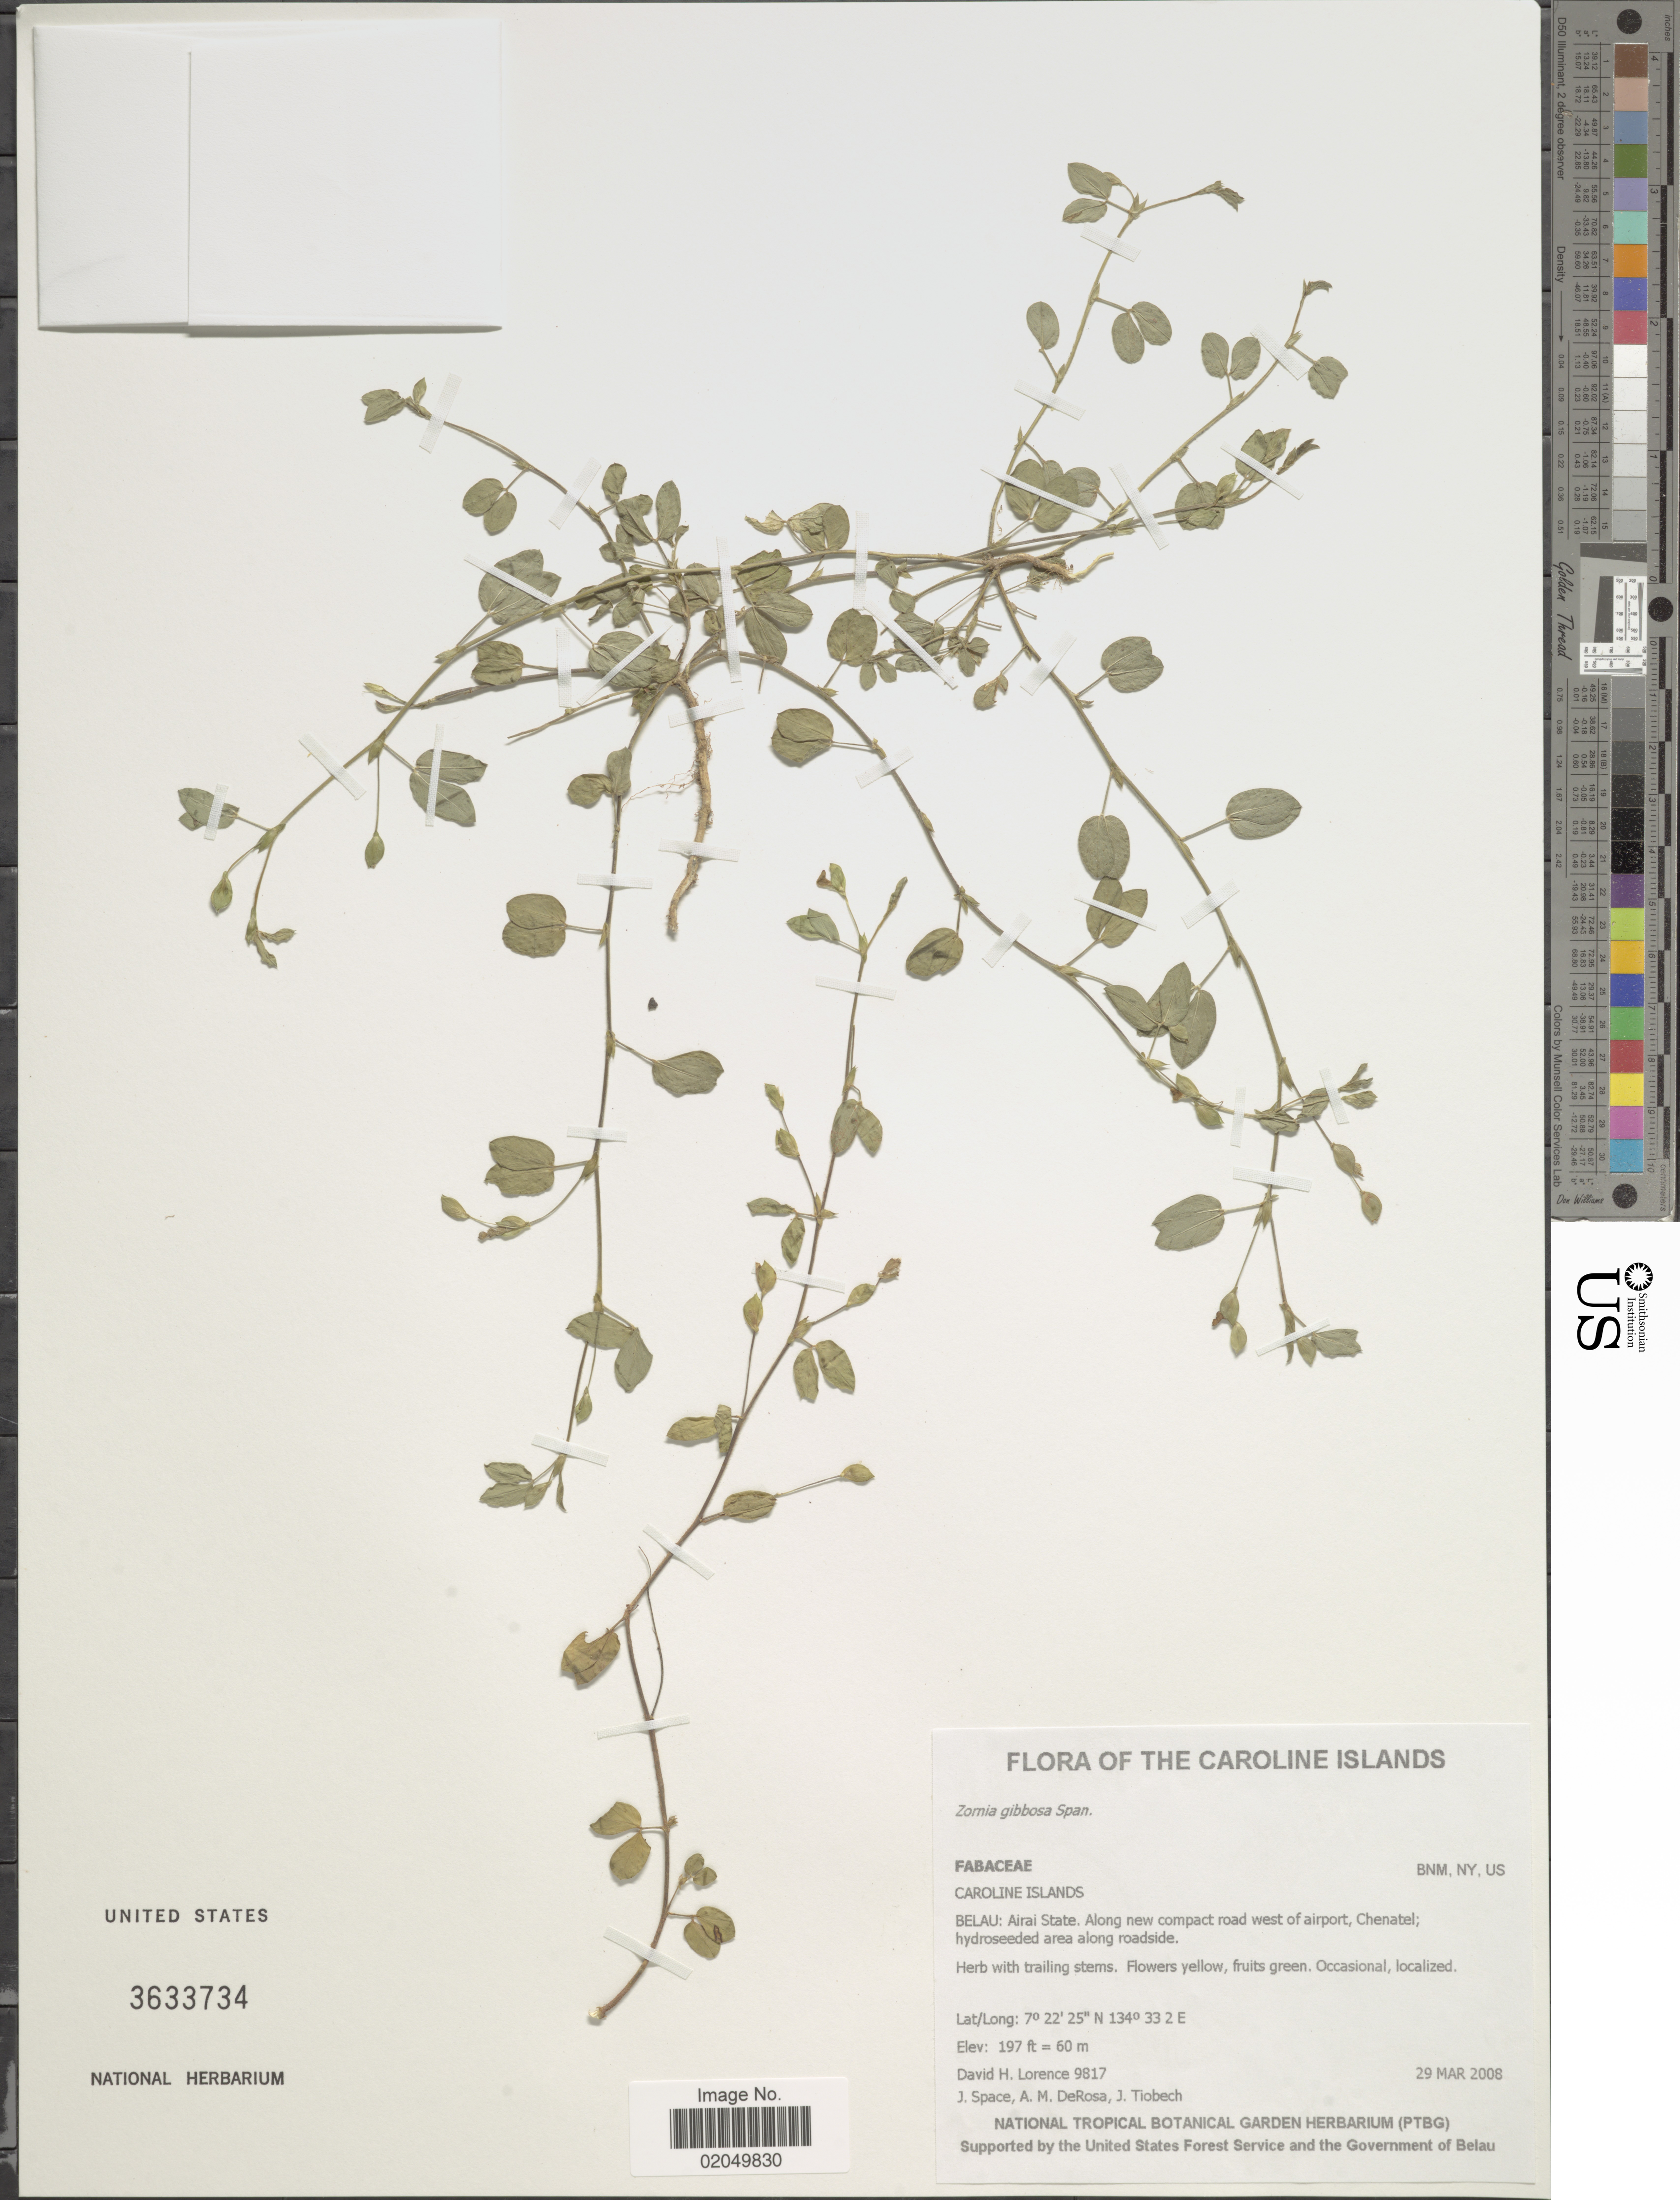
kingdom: Plantae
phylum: Tracheophyta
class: Magnoliopsida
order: Fabales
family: Fabaceae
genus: Zornia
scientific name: Zornia gibbosa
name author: Spanoghe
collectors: D. Lorence, J. Space, A. DeRosa & J. Tiobech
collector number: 9817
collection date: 2008-03-29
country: Palau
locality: Caroline Islands, Airai State, along new compact road west of airstrip, Chenatel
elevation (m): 60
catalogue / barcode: US 3633734